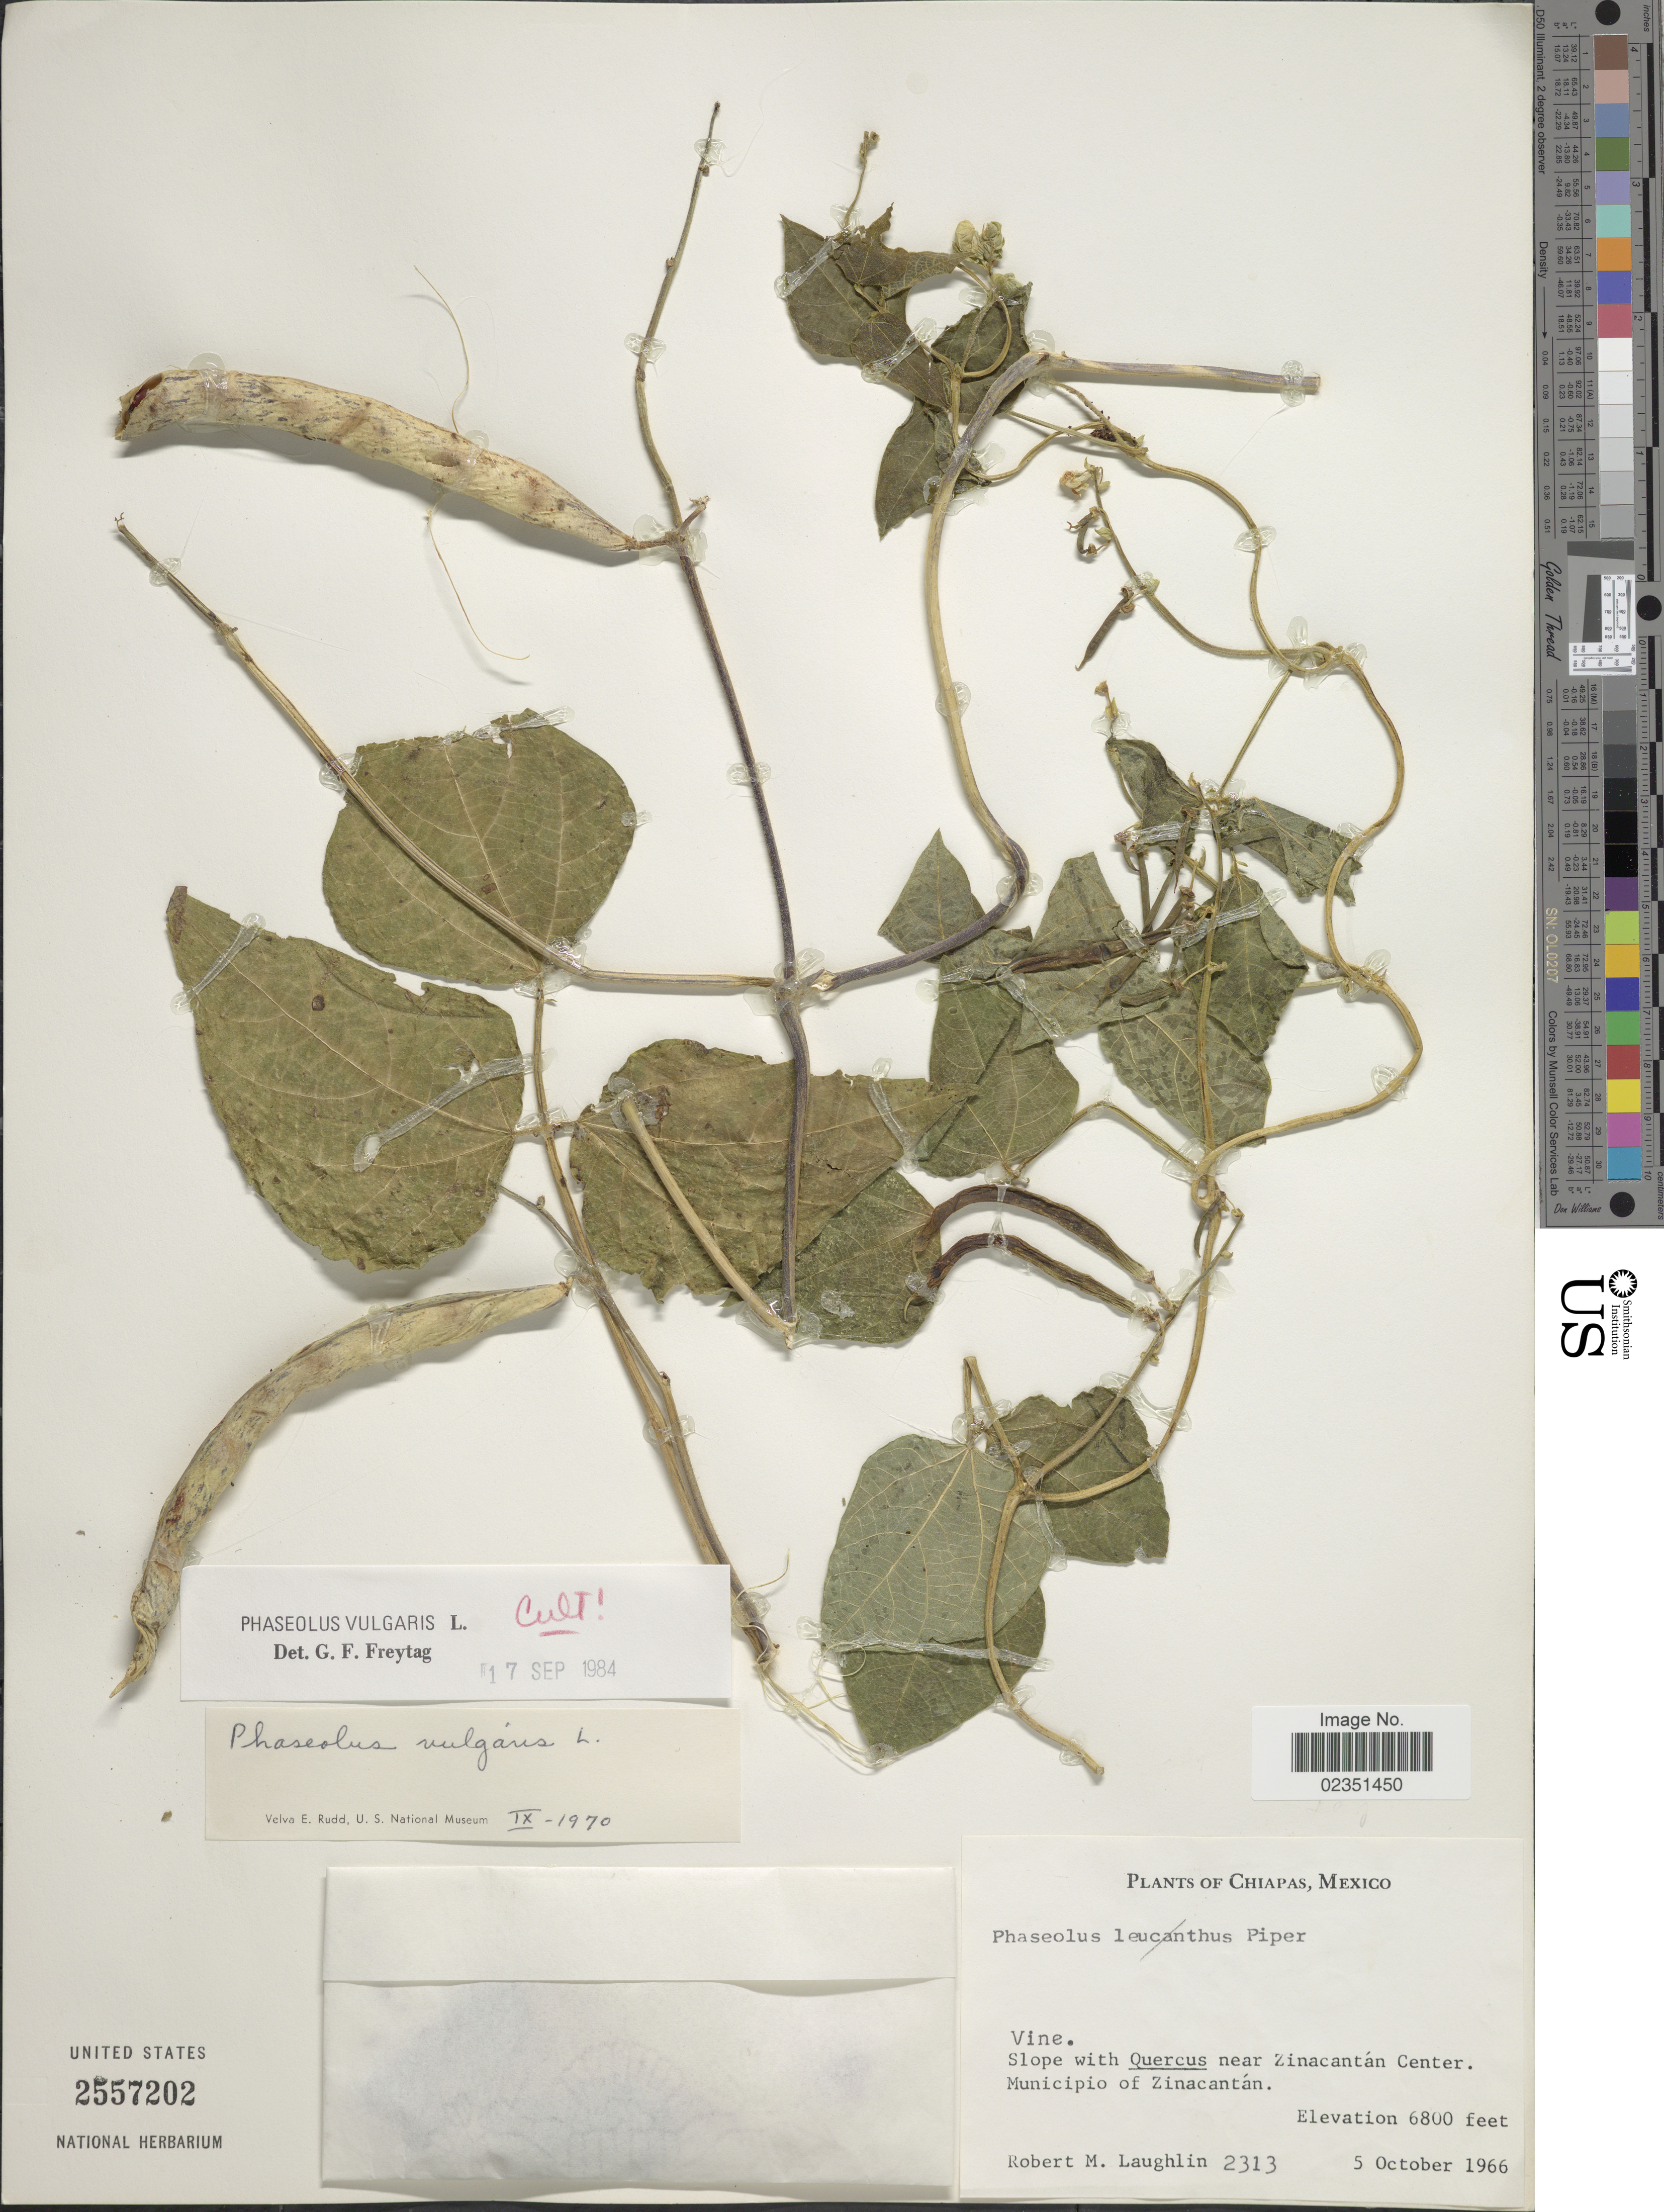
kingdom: Plantae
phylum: Tracheophyta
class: Magnoliopsida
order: Fabales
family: Fabaceae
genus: Phaseolus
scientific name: Phaseolus vulgaris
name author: L.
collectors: R. M. Laughlin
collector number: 2313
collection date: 1966-10-05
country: Mexico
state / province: Chiapas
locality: Near Zinacantan Center. Municipio of Zinacantan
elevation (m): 2073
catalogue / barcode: US 2557202